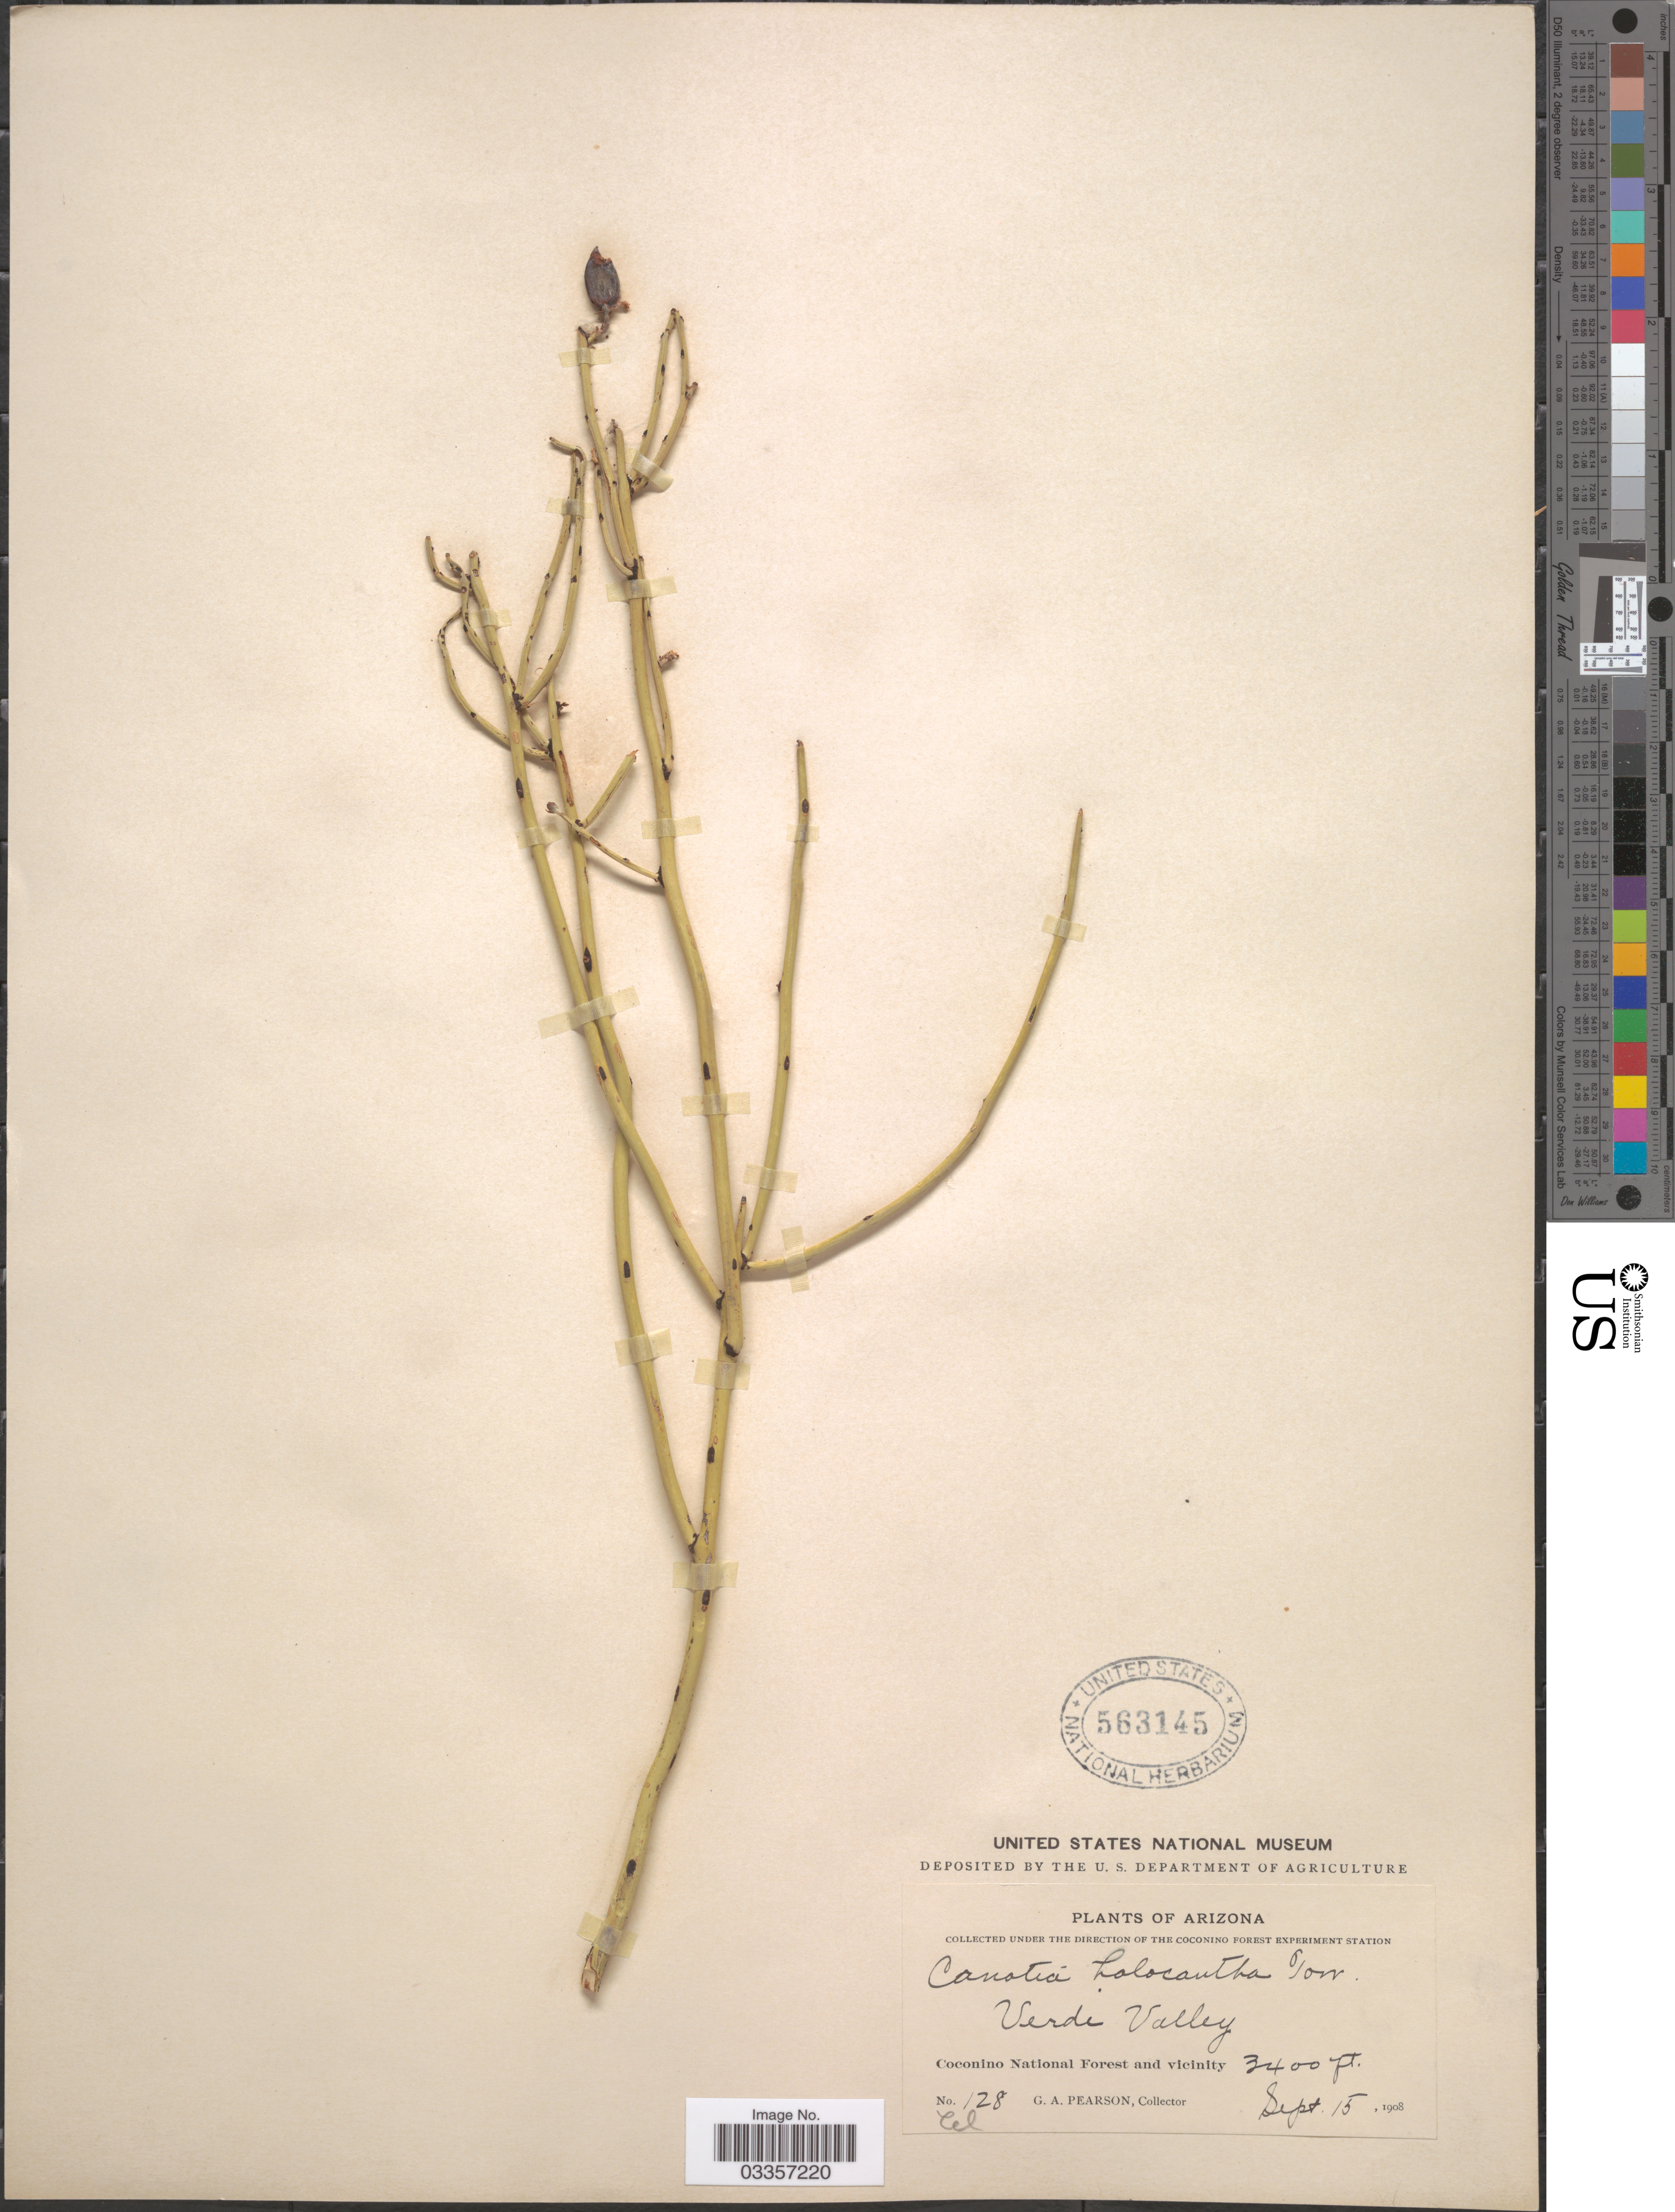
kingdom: Plantae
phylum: Tracheophyta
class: Magnoliopsida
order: Celastrales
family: Celastraceae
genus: Canotia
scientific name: Canotia holacantha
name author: Torr.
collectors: G. Pearson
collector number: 128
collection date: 1908-09-15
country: United States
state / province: Arizona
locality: Verde Valley, Coconino National Forest and vicinity.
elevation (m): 1036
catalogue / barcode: US 563145